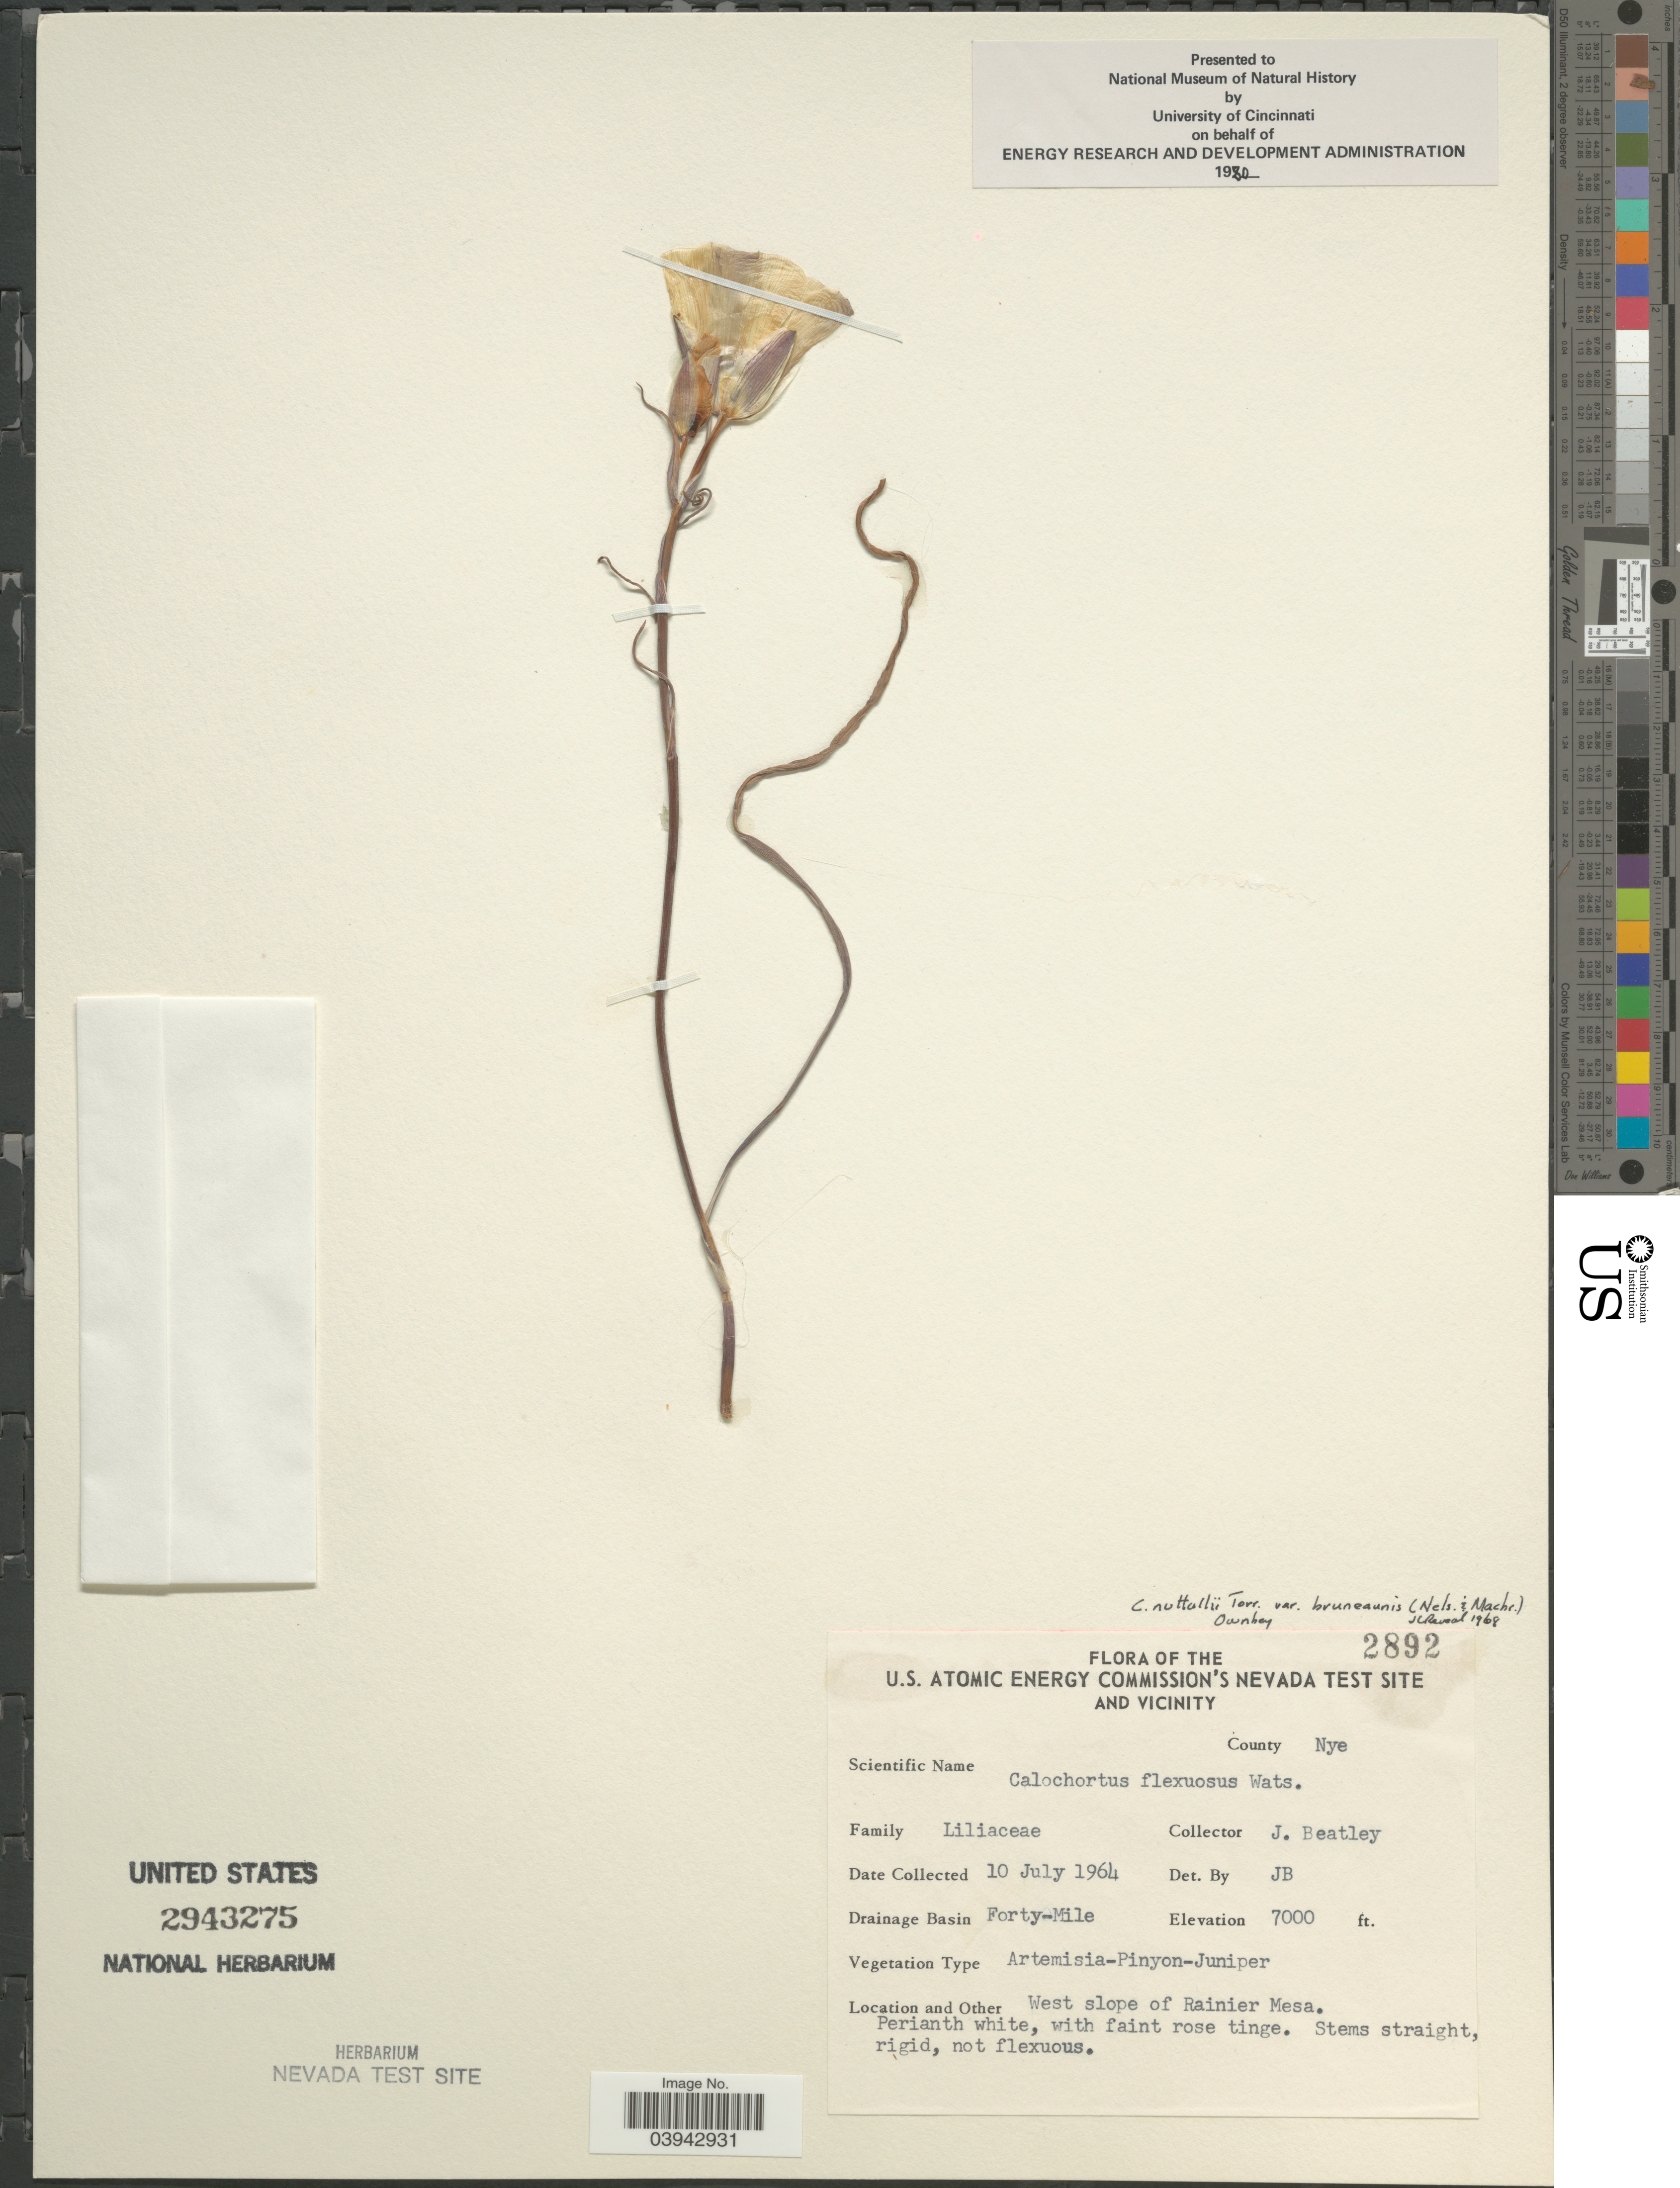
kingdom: Plantae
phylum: Tracheophyta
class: Liliopsida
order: Liliales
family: Liliaceae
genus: Calochortus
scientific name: Calochortus nuttallii var. bruneaunis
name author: (A. Nelson & J.F. Macbr.) Ownbey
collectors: J. C. Beatley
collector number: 2892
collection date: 1964-07-10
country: United States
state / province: Nevada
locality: The U.S. Atomic Energy Commission's Nevada Test Site and vicinity. County Nye. West slope of Rainier Mesa.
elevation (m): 2134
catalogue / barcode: US 2943275